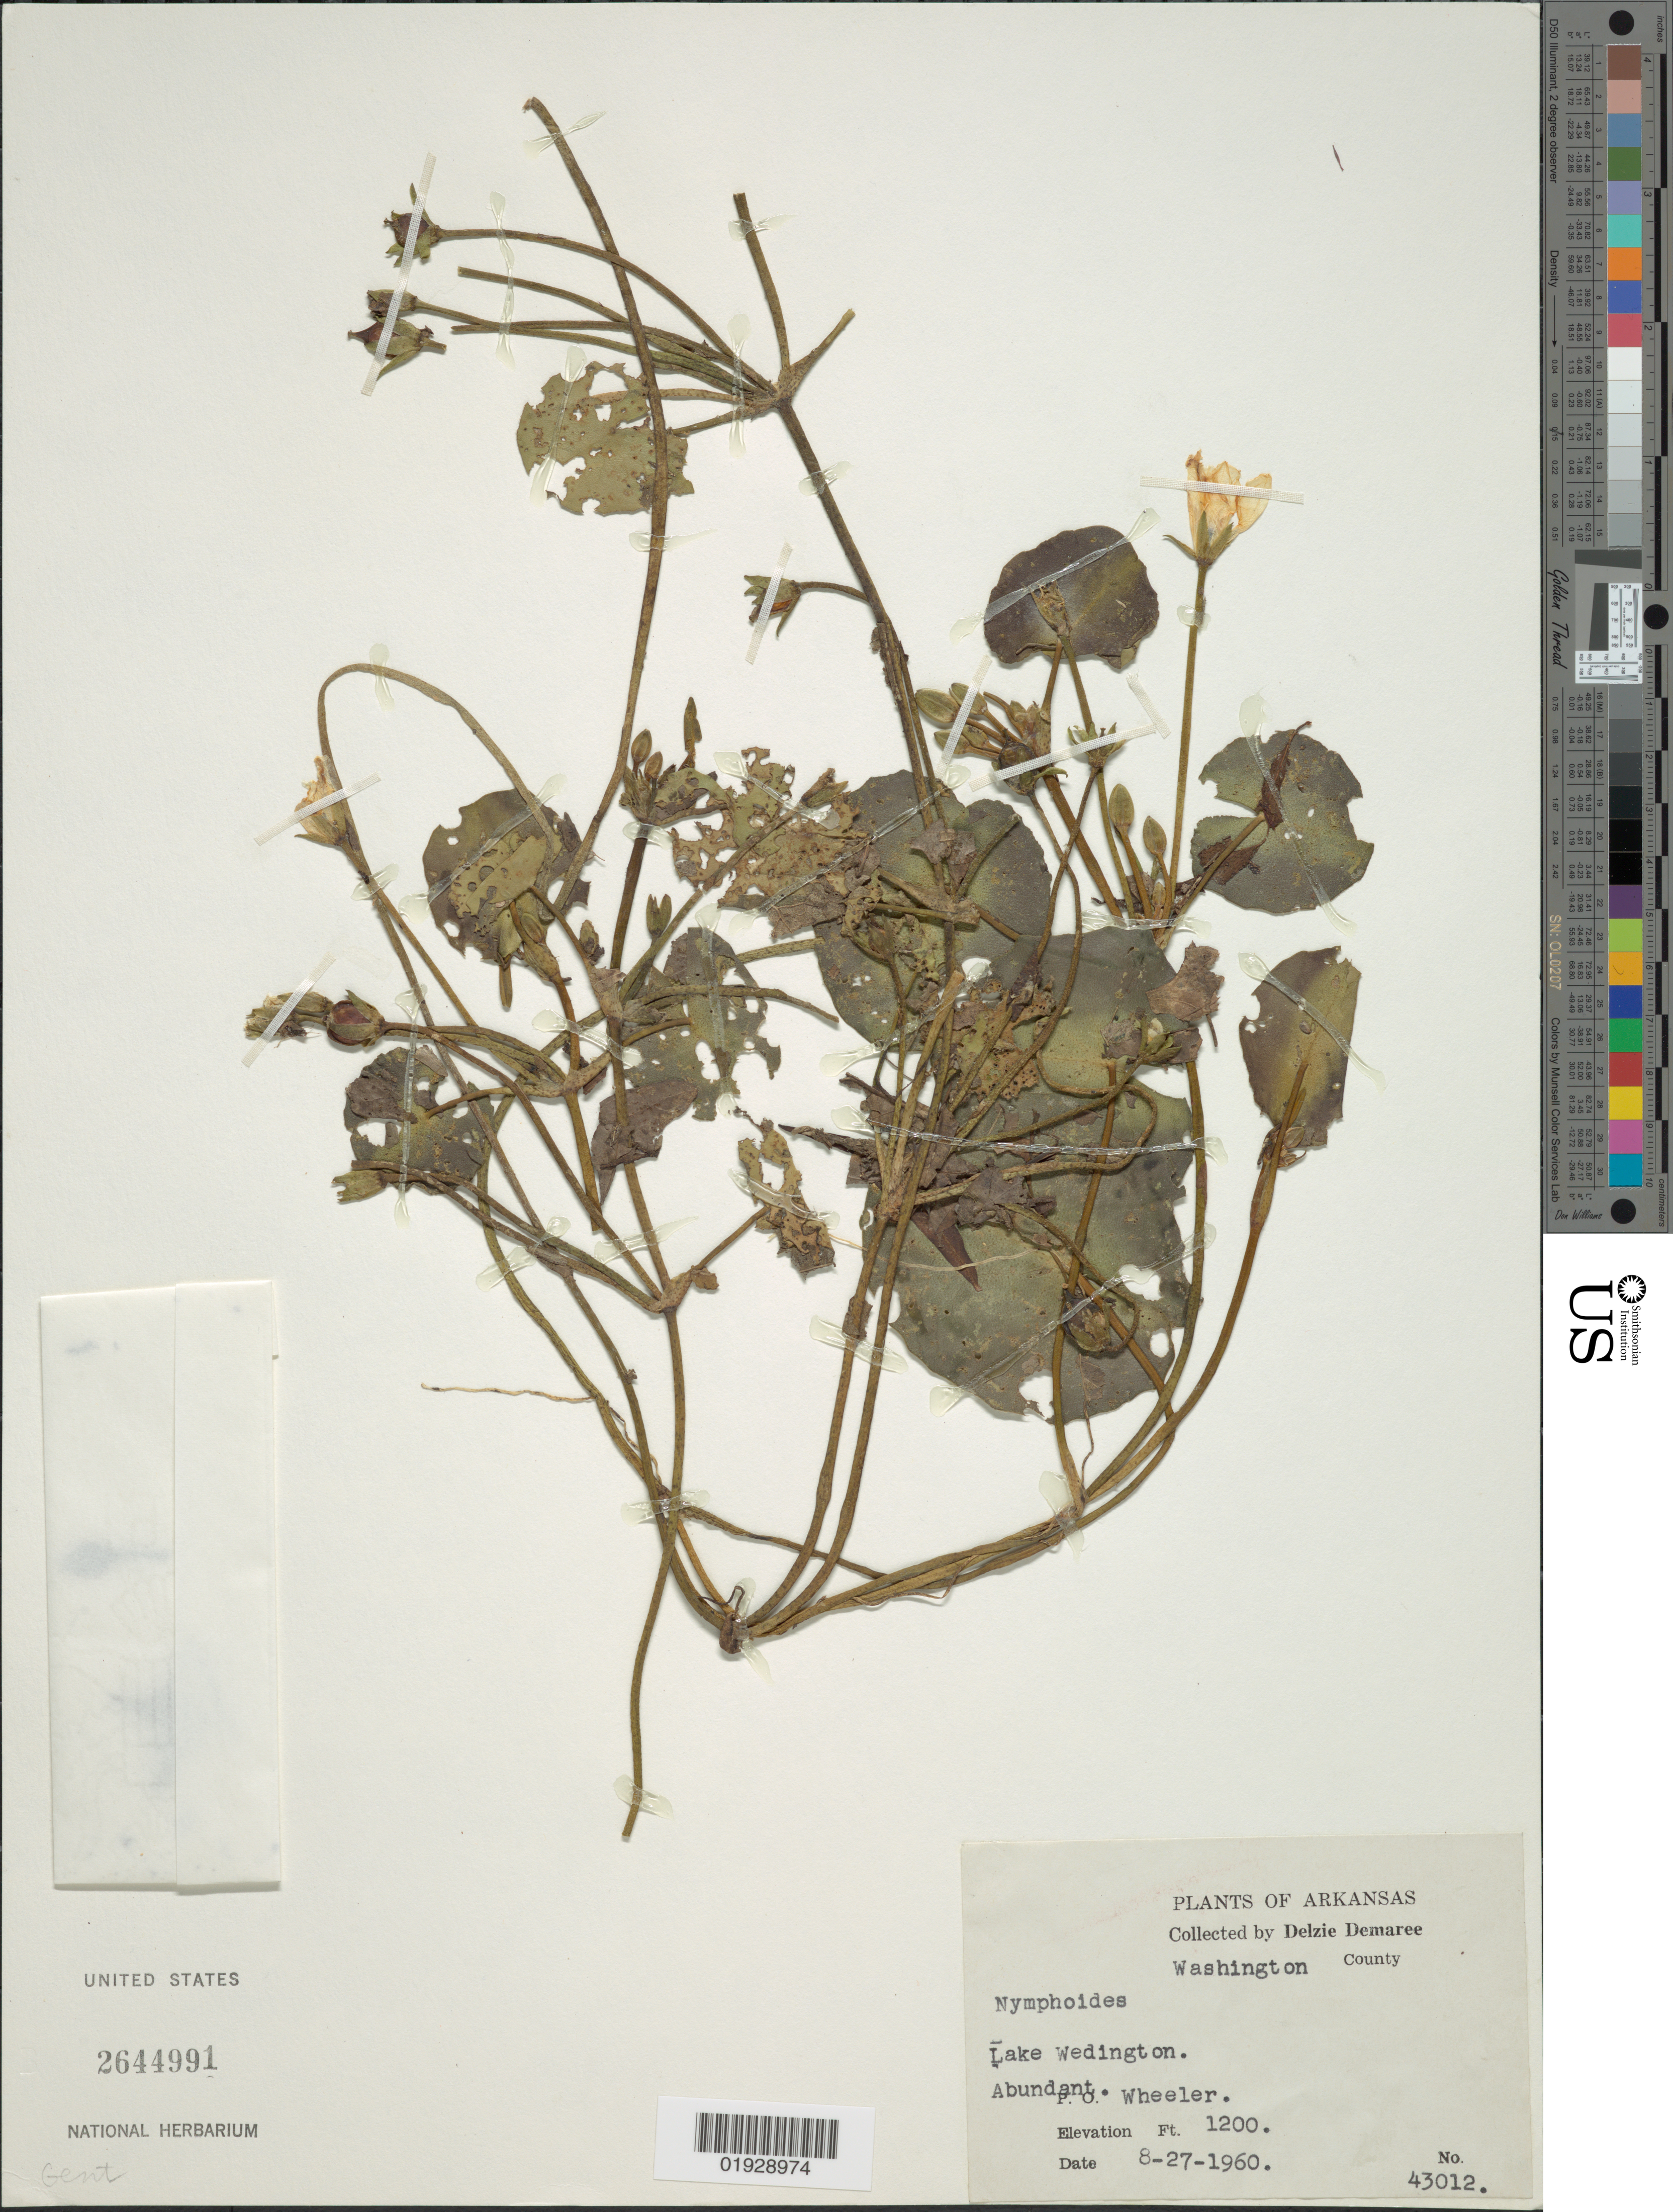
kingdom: Plantae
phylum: Tracheophyta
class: Magnoliopsida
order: Asterales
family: Menyanthaceae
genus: Nymphoides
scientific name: Nymphoides peltata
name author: (J.F. Gmel.) Britton & Rendle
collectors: D. Demaree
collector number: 43012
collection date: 1960-08-27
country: United States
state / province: Arkansas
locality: Washington County, Lake Wedington, P.O. Wheeler.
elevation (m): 366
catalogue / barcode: US 2644991